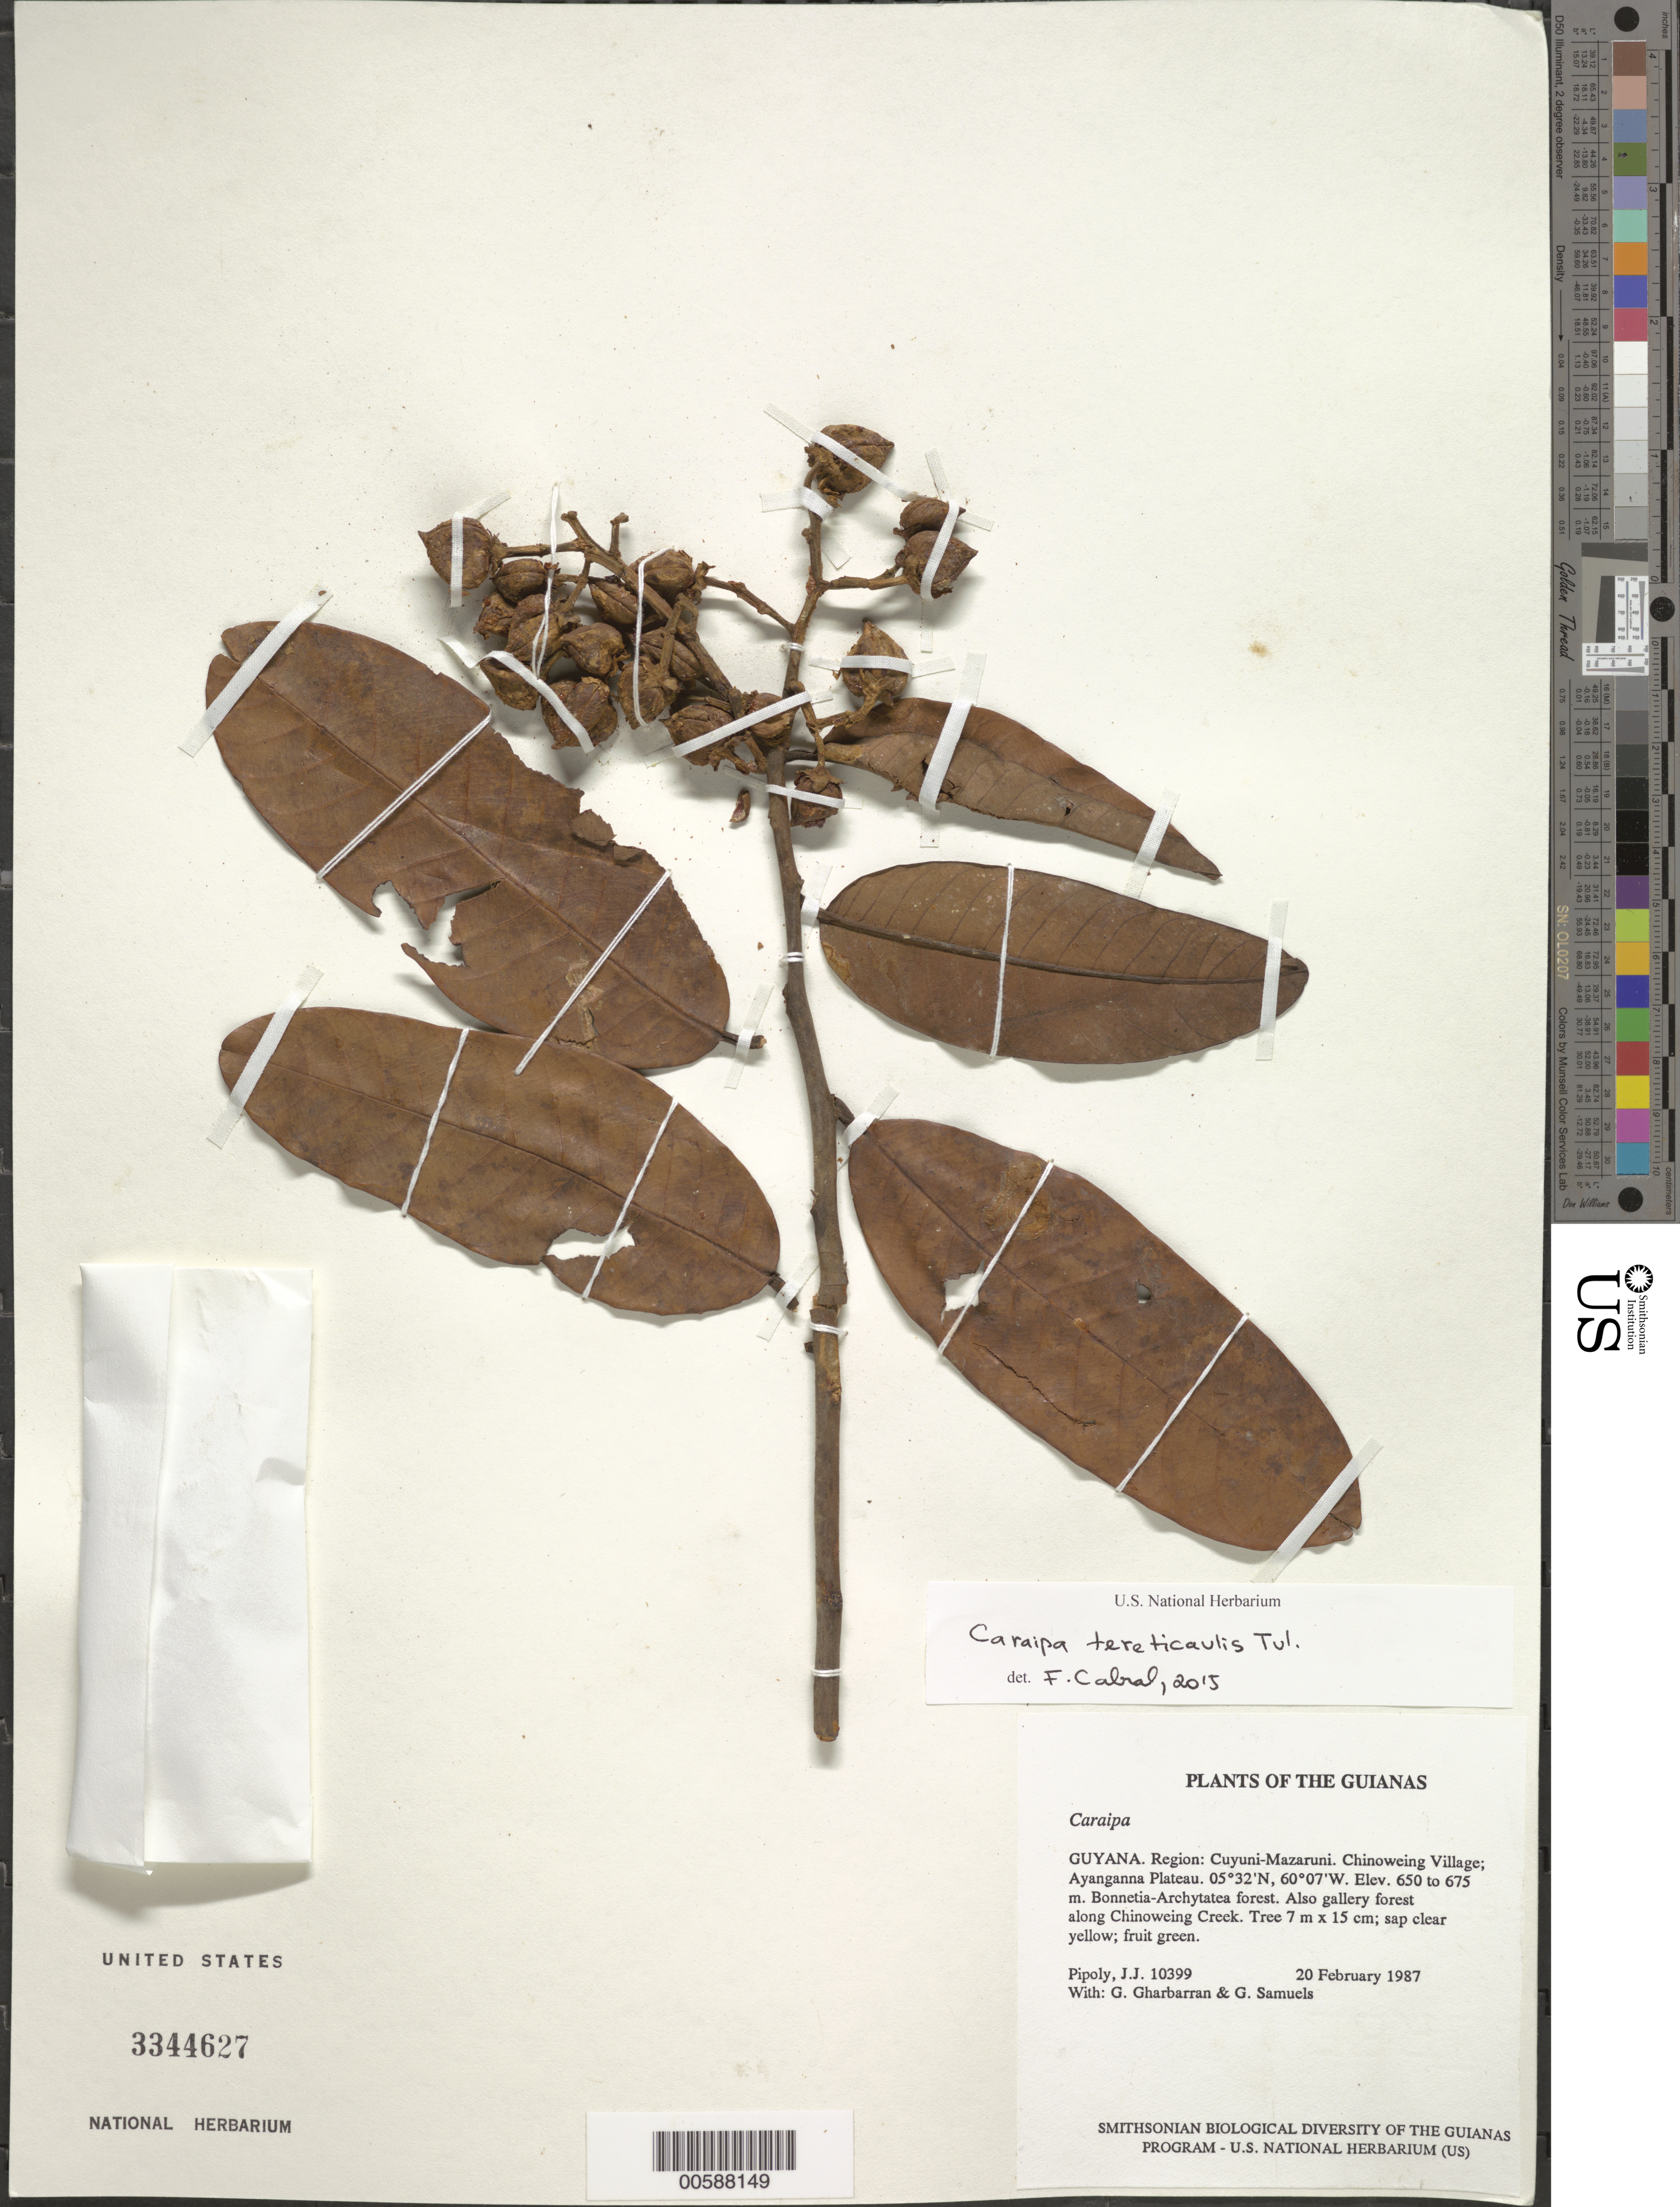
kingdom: Plantae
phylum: Tracheophyta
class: Magnoliopsida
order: Malpighiales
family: Calophyllaceae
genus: Caraipa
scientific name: Caraipa tereticaulis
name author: Tul.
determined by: Cabral, F. N.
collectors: J. J. Pipoly, G. Gharbarran & G. Samuels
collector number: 10399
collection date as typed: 20 February 1987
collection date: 1987-02-20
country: Guyana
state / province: Cuyuni-Mazaruni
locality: Chinoweing Village; Ayanganna Plateau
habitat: Bonnetia-Archytaea forest. Also gallery forest along Chinoweing Creek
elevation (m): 650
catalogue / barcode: US 3344627